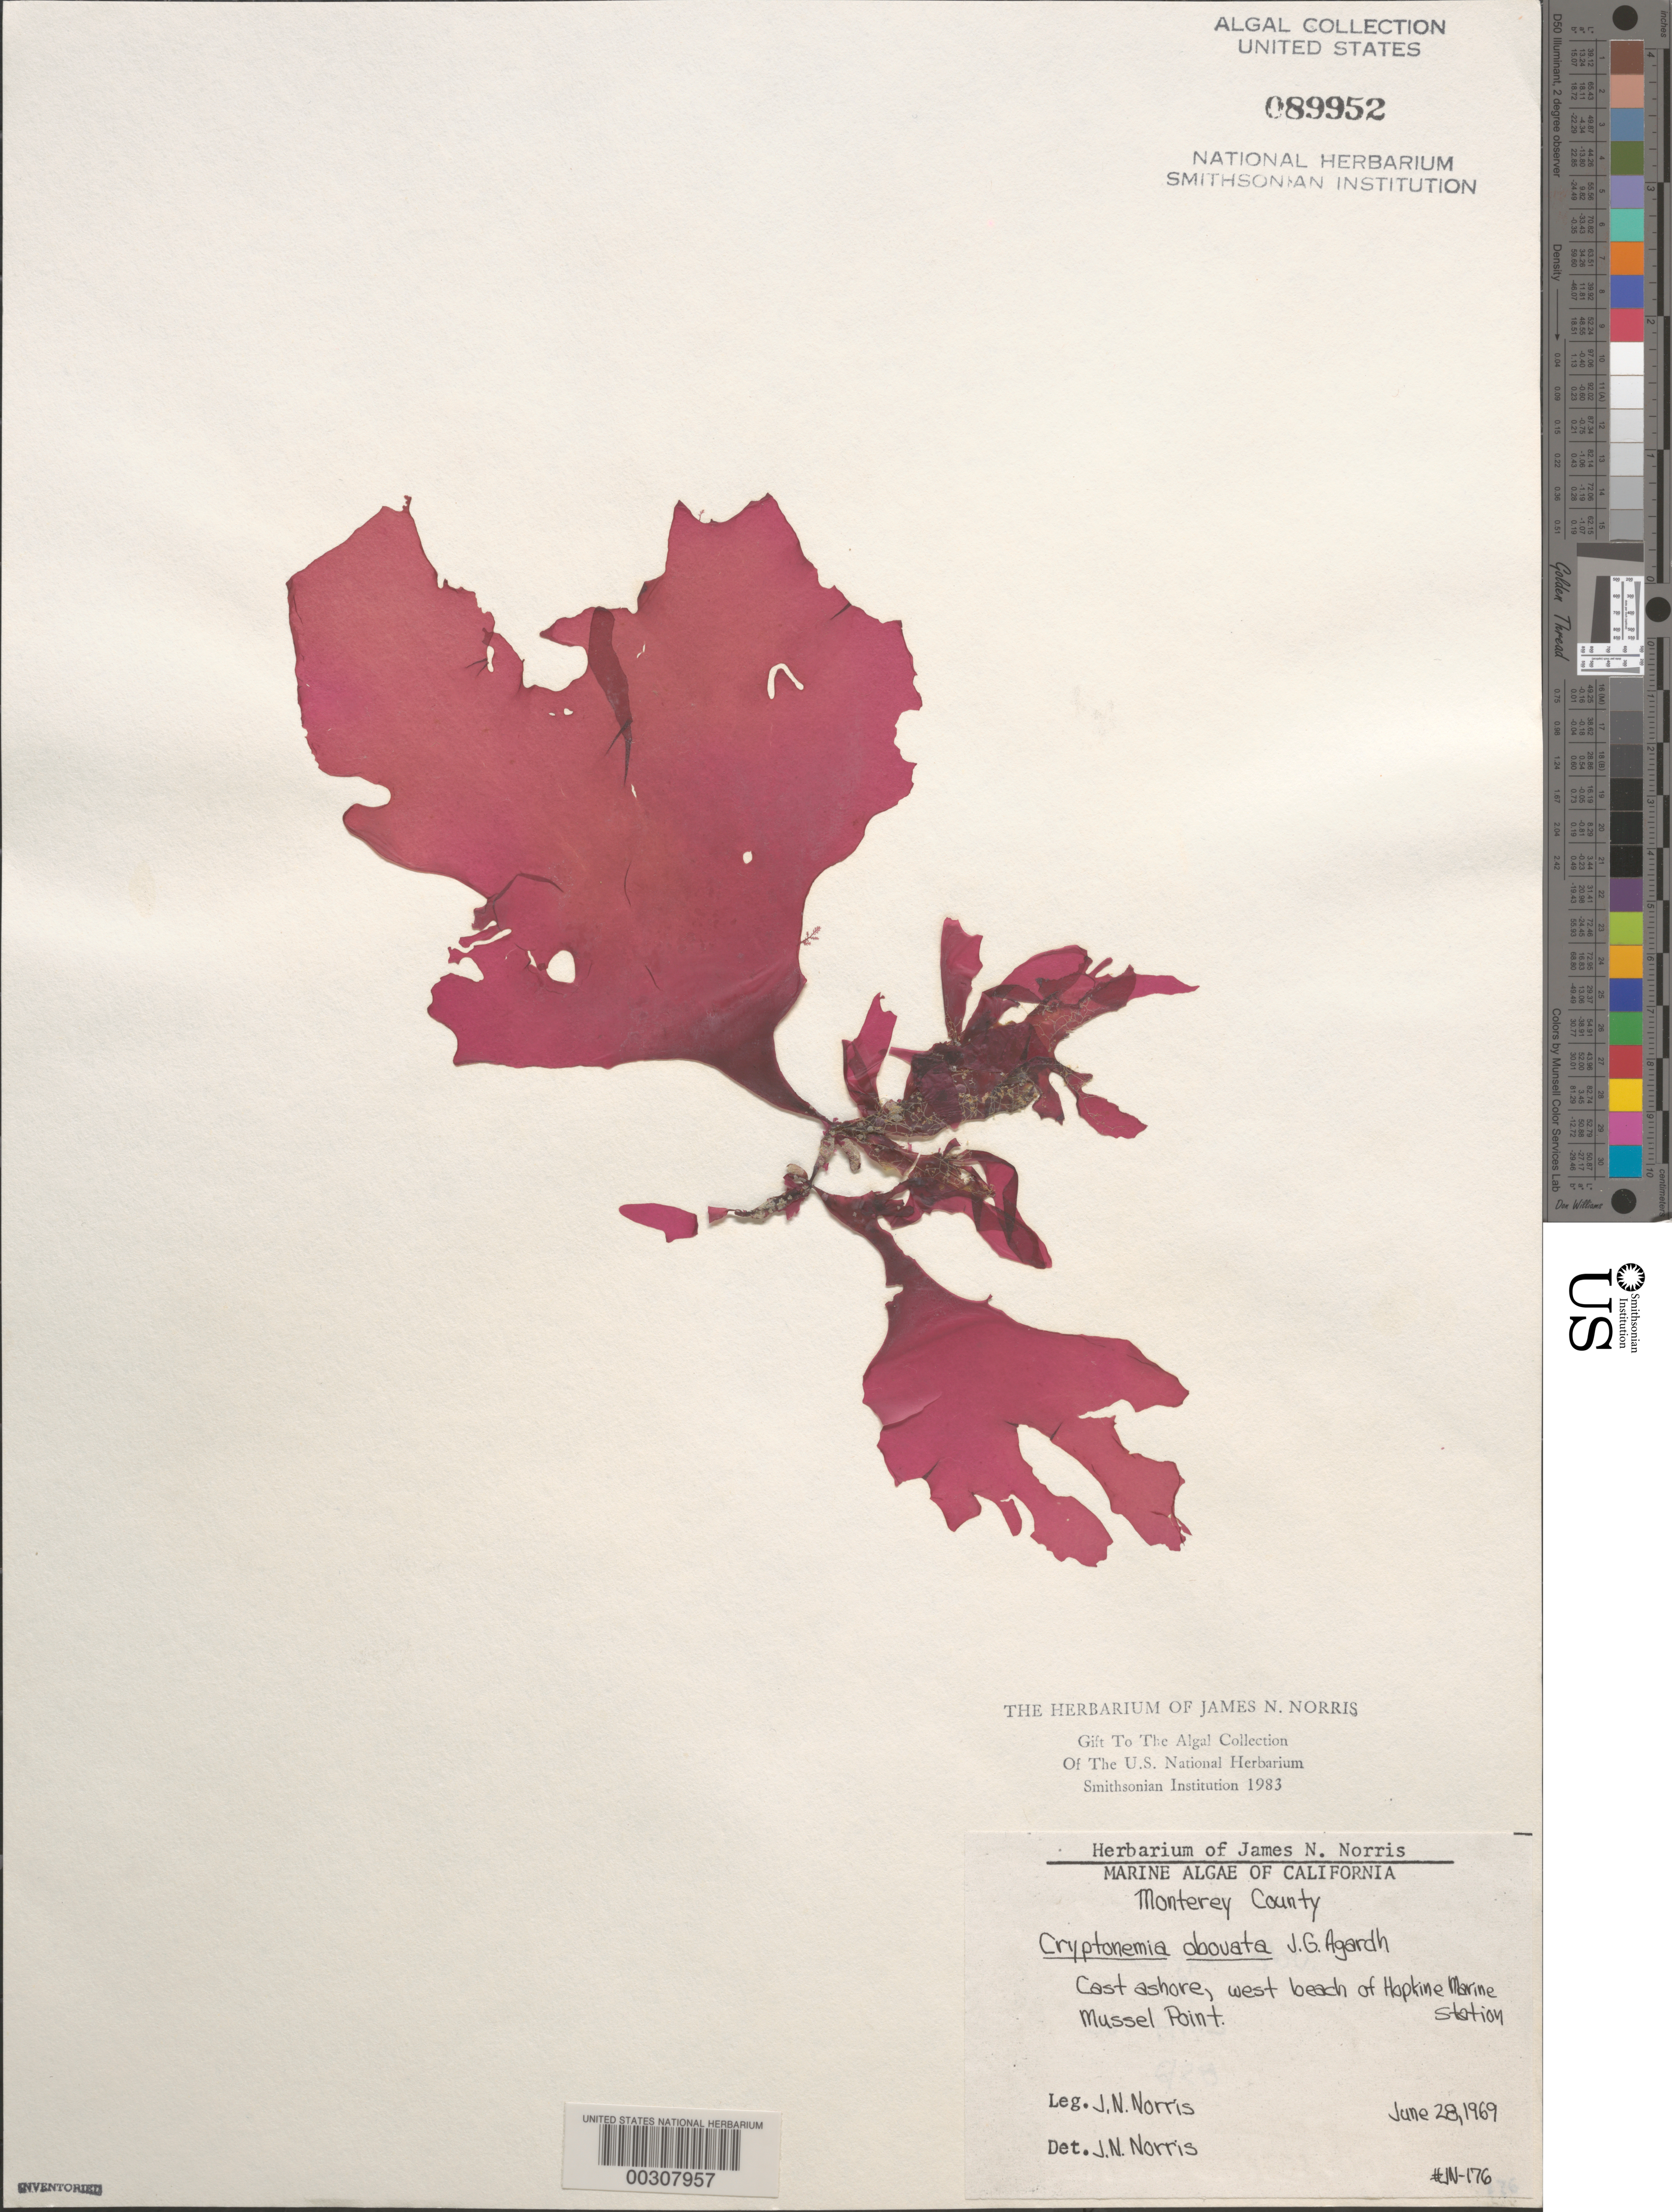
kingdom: Plantae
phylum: Rhodophyta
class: Florideophyceae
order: Halymeniales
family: Halymeniaceae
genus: Cryptonemia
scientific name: Cryptonemia obovata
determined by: Norris, James N.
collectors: J. N. Norris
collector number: JN-176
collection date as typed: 28 Jun 1969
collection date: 1969-06-28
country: United States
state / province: California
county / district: Monterey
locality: West beach, Hopkins Marine Station, Mussel Point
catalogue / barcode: US 89952